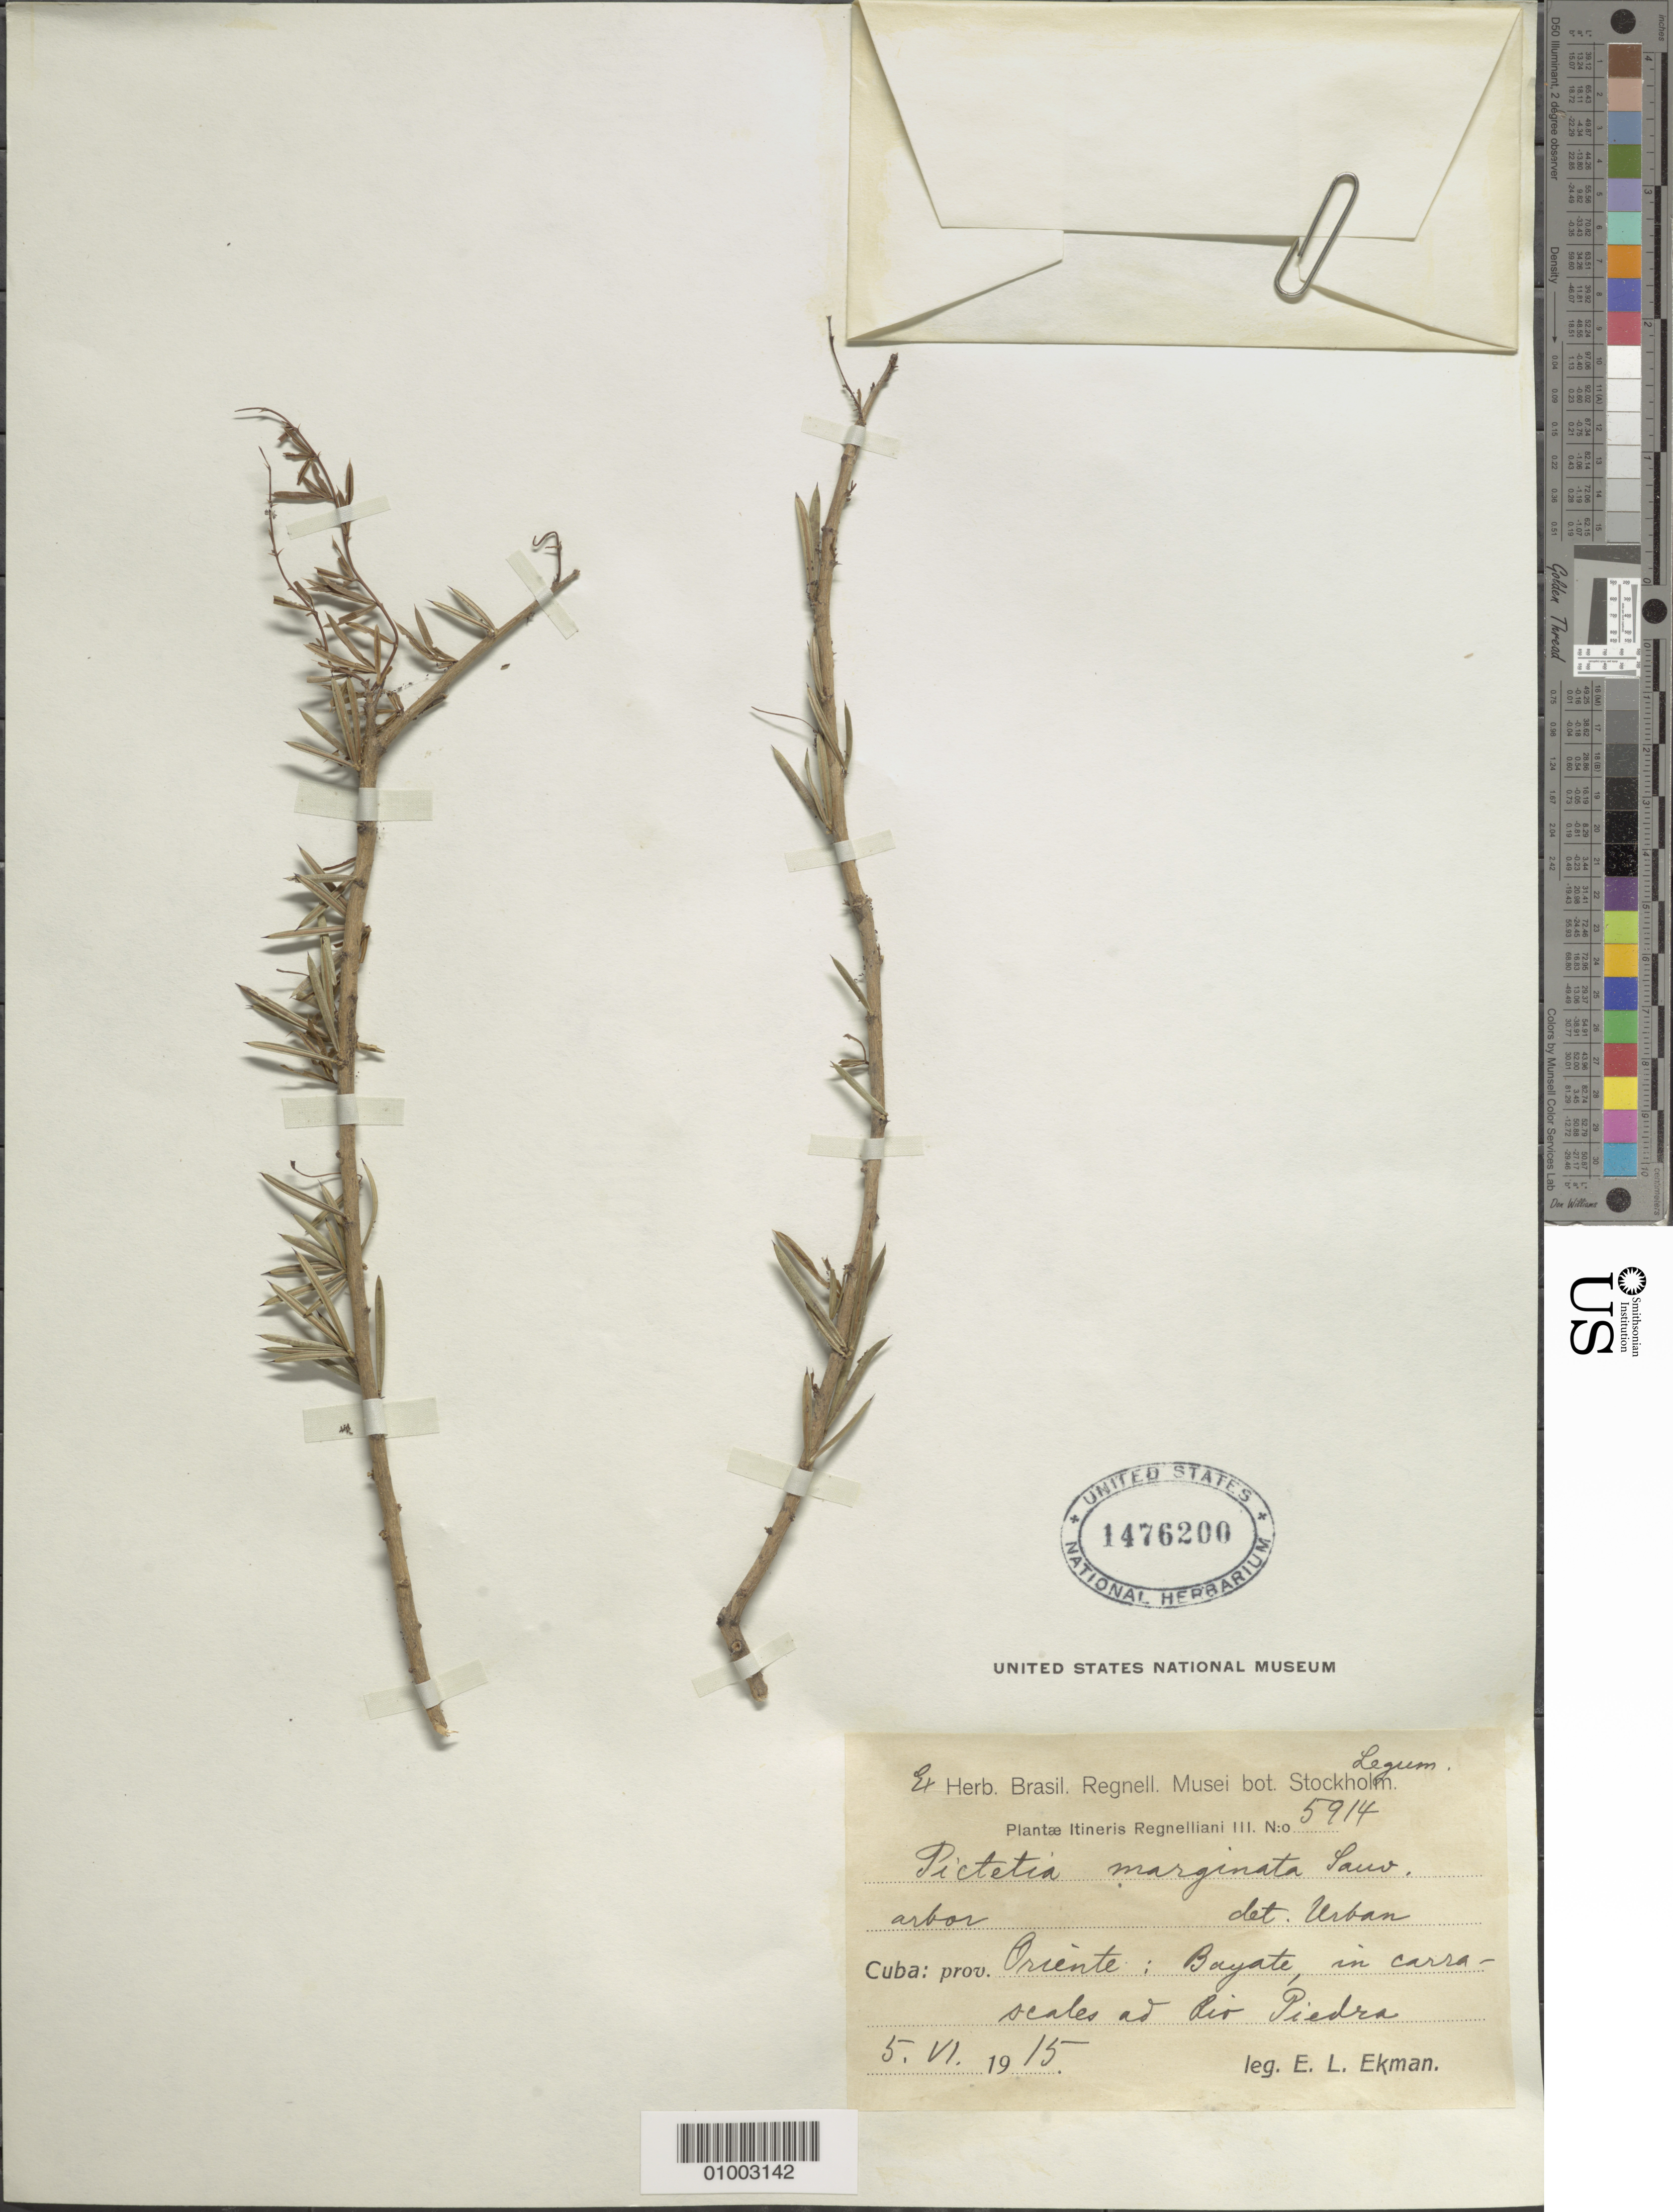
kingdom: Plantae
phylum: Tracheophyta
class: Magnoliopsida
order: Fabales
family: Fabaceae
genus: Pictetia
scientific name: Pictetia marginata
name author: C. Wright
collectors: E. L. Ekman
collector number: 5914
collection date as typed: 05 Jun 1915 or 06 May 1915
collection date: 1915-05-06 or 1915-06-05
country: Cuba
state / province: Oriente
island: Cuba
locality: Bayate, in carrascales around Rio Piedra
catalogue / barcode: US 1476200